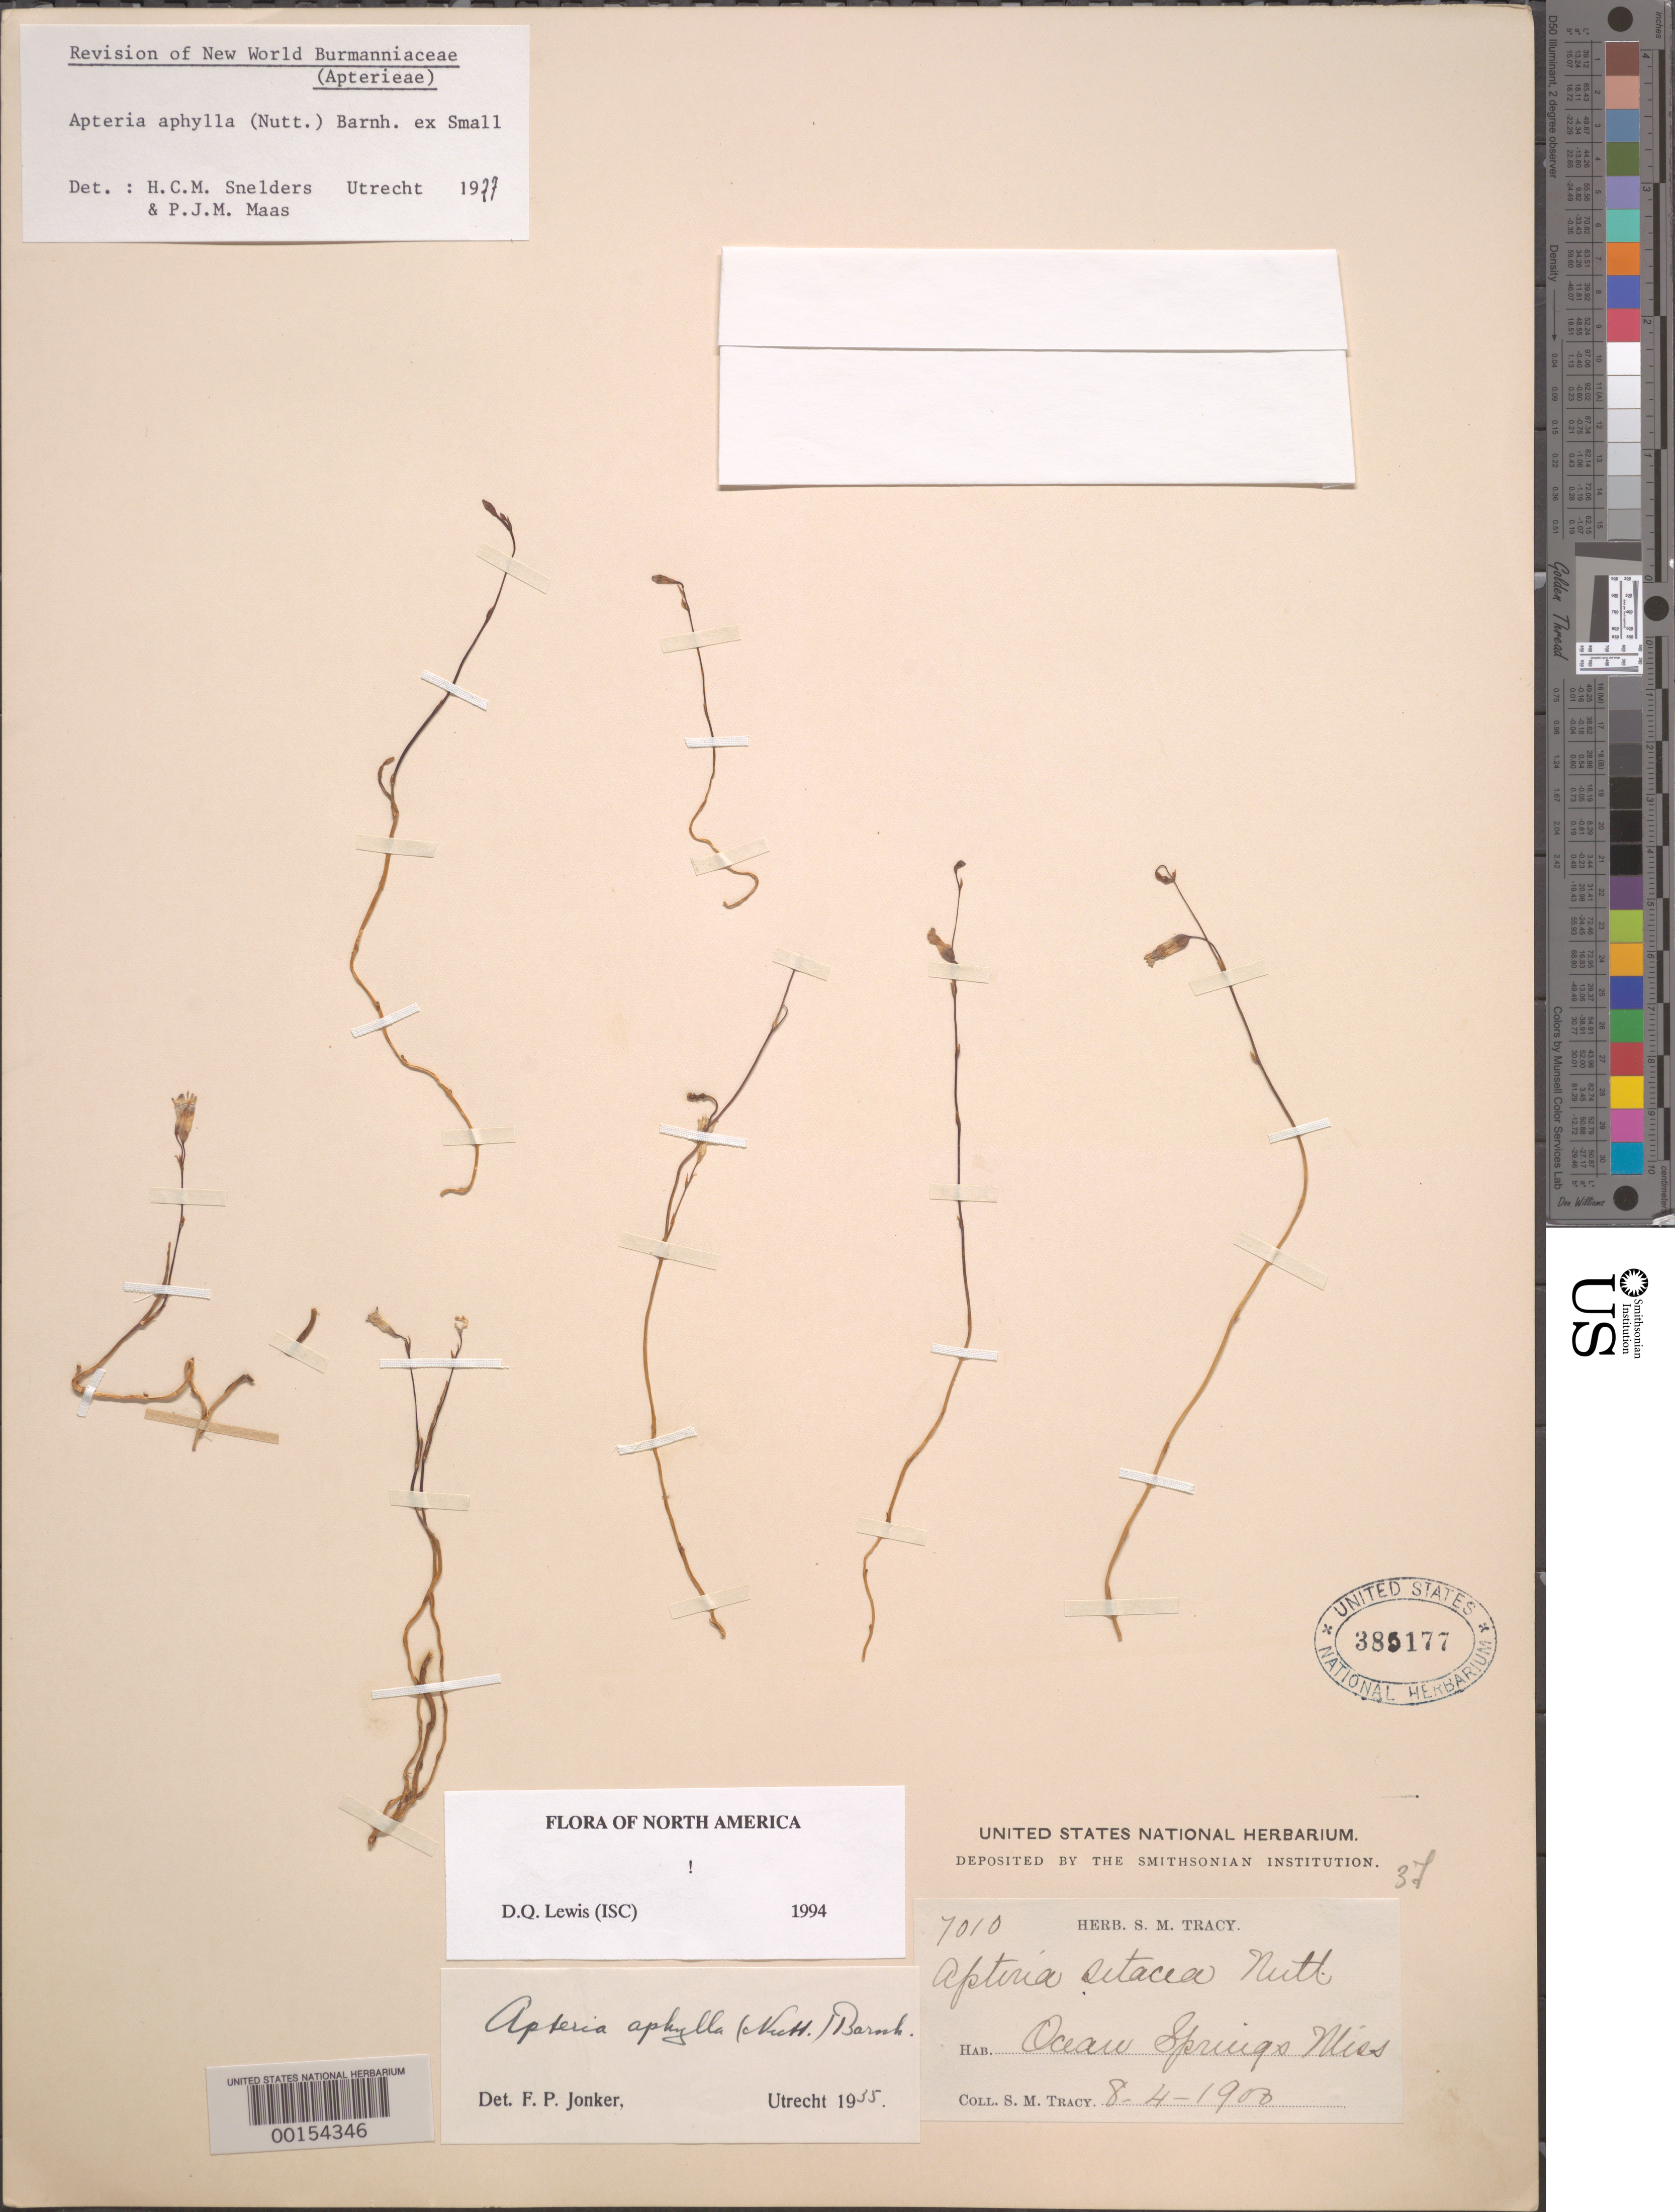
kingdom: Plantae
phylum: Tracheophyta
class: Liliopsida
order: Dioscoreales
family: Burmanniaceae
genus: Apteria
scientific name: Apteria aphylla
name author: (Nutt.) Barnhart ex Small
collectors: S. M. Tracy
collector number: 7010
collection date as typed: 08 Apr 1900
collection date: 1900-04-08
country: United States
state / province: Mississippi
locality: Ocean springs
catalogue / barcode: US 385177